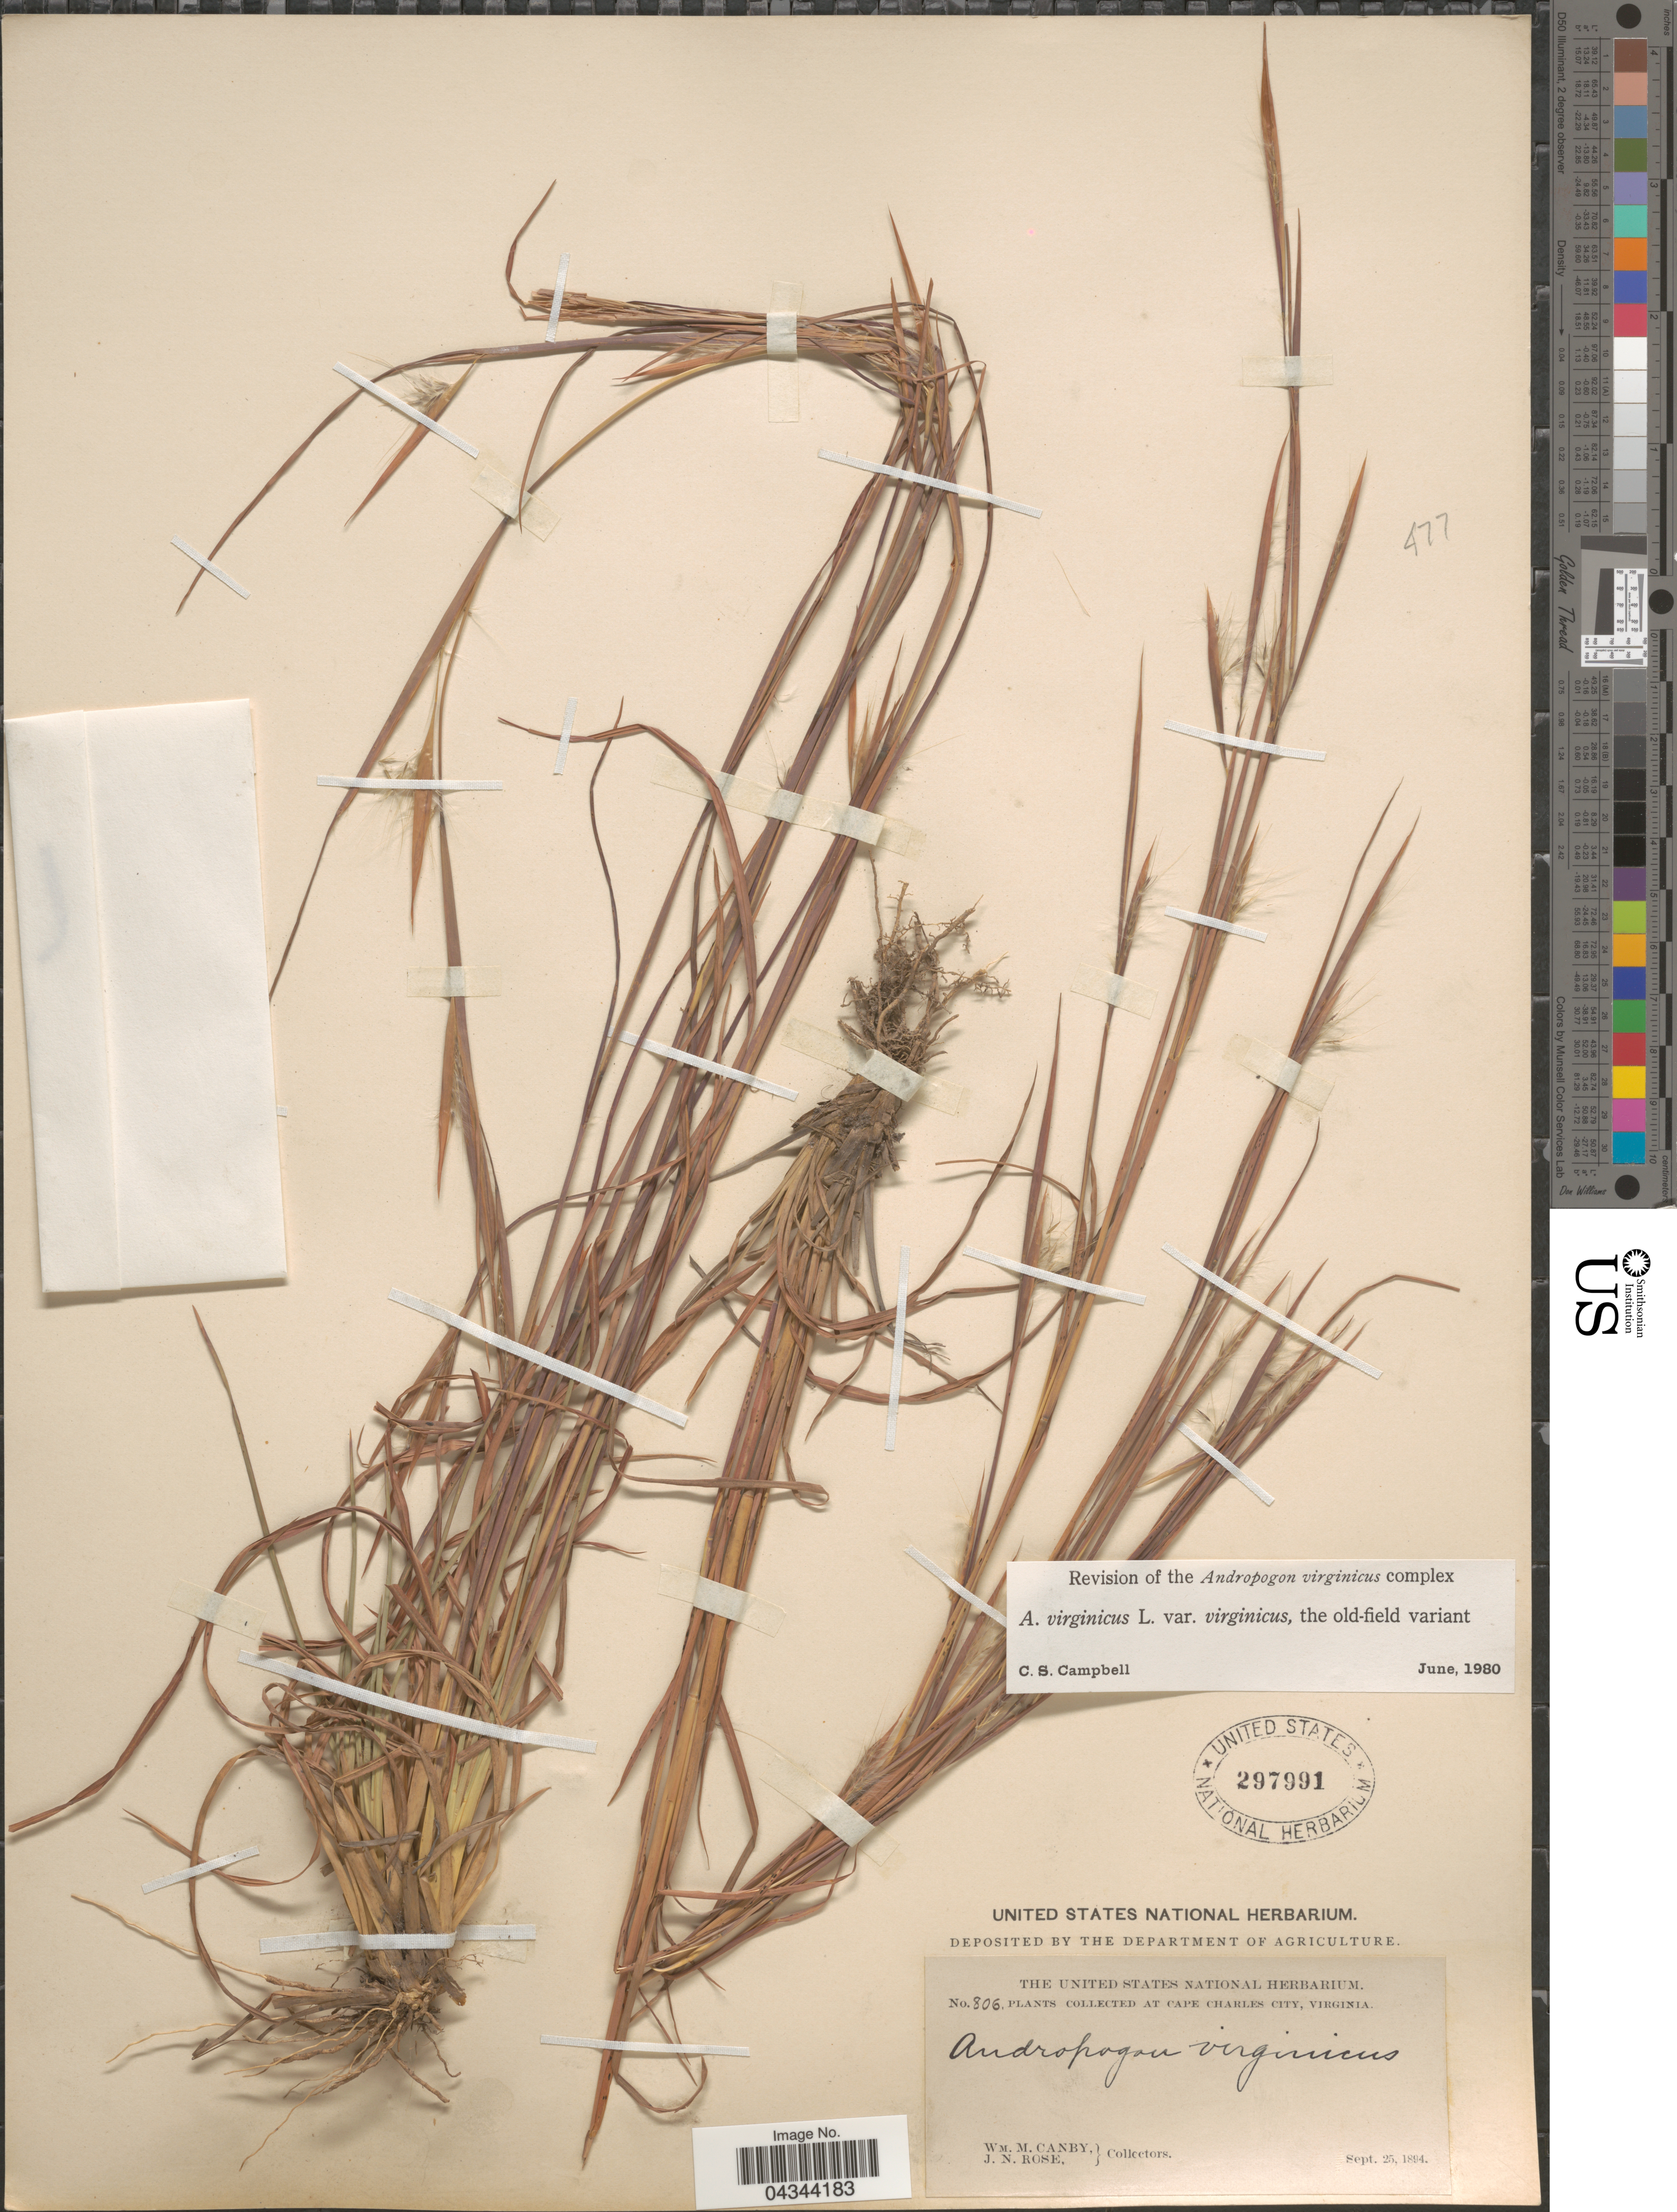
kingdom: Plantae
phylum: Tracheophyta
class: Liliopsida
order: Poales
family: Poaceae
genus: Andropogon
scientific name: Andropogon virginicus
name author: L.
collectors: W. M. Canby & J. N. Rose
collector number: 806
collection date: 1894-09-25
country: United States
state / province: Virginia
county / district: Charles City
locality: At Cape Charles City.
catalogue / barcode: US 297991